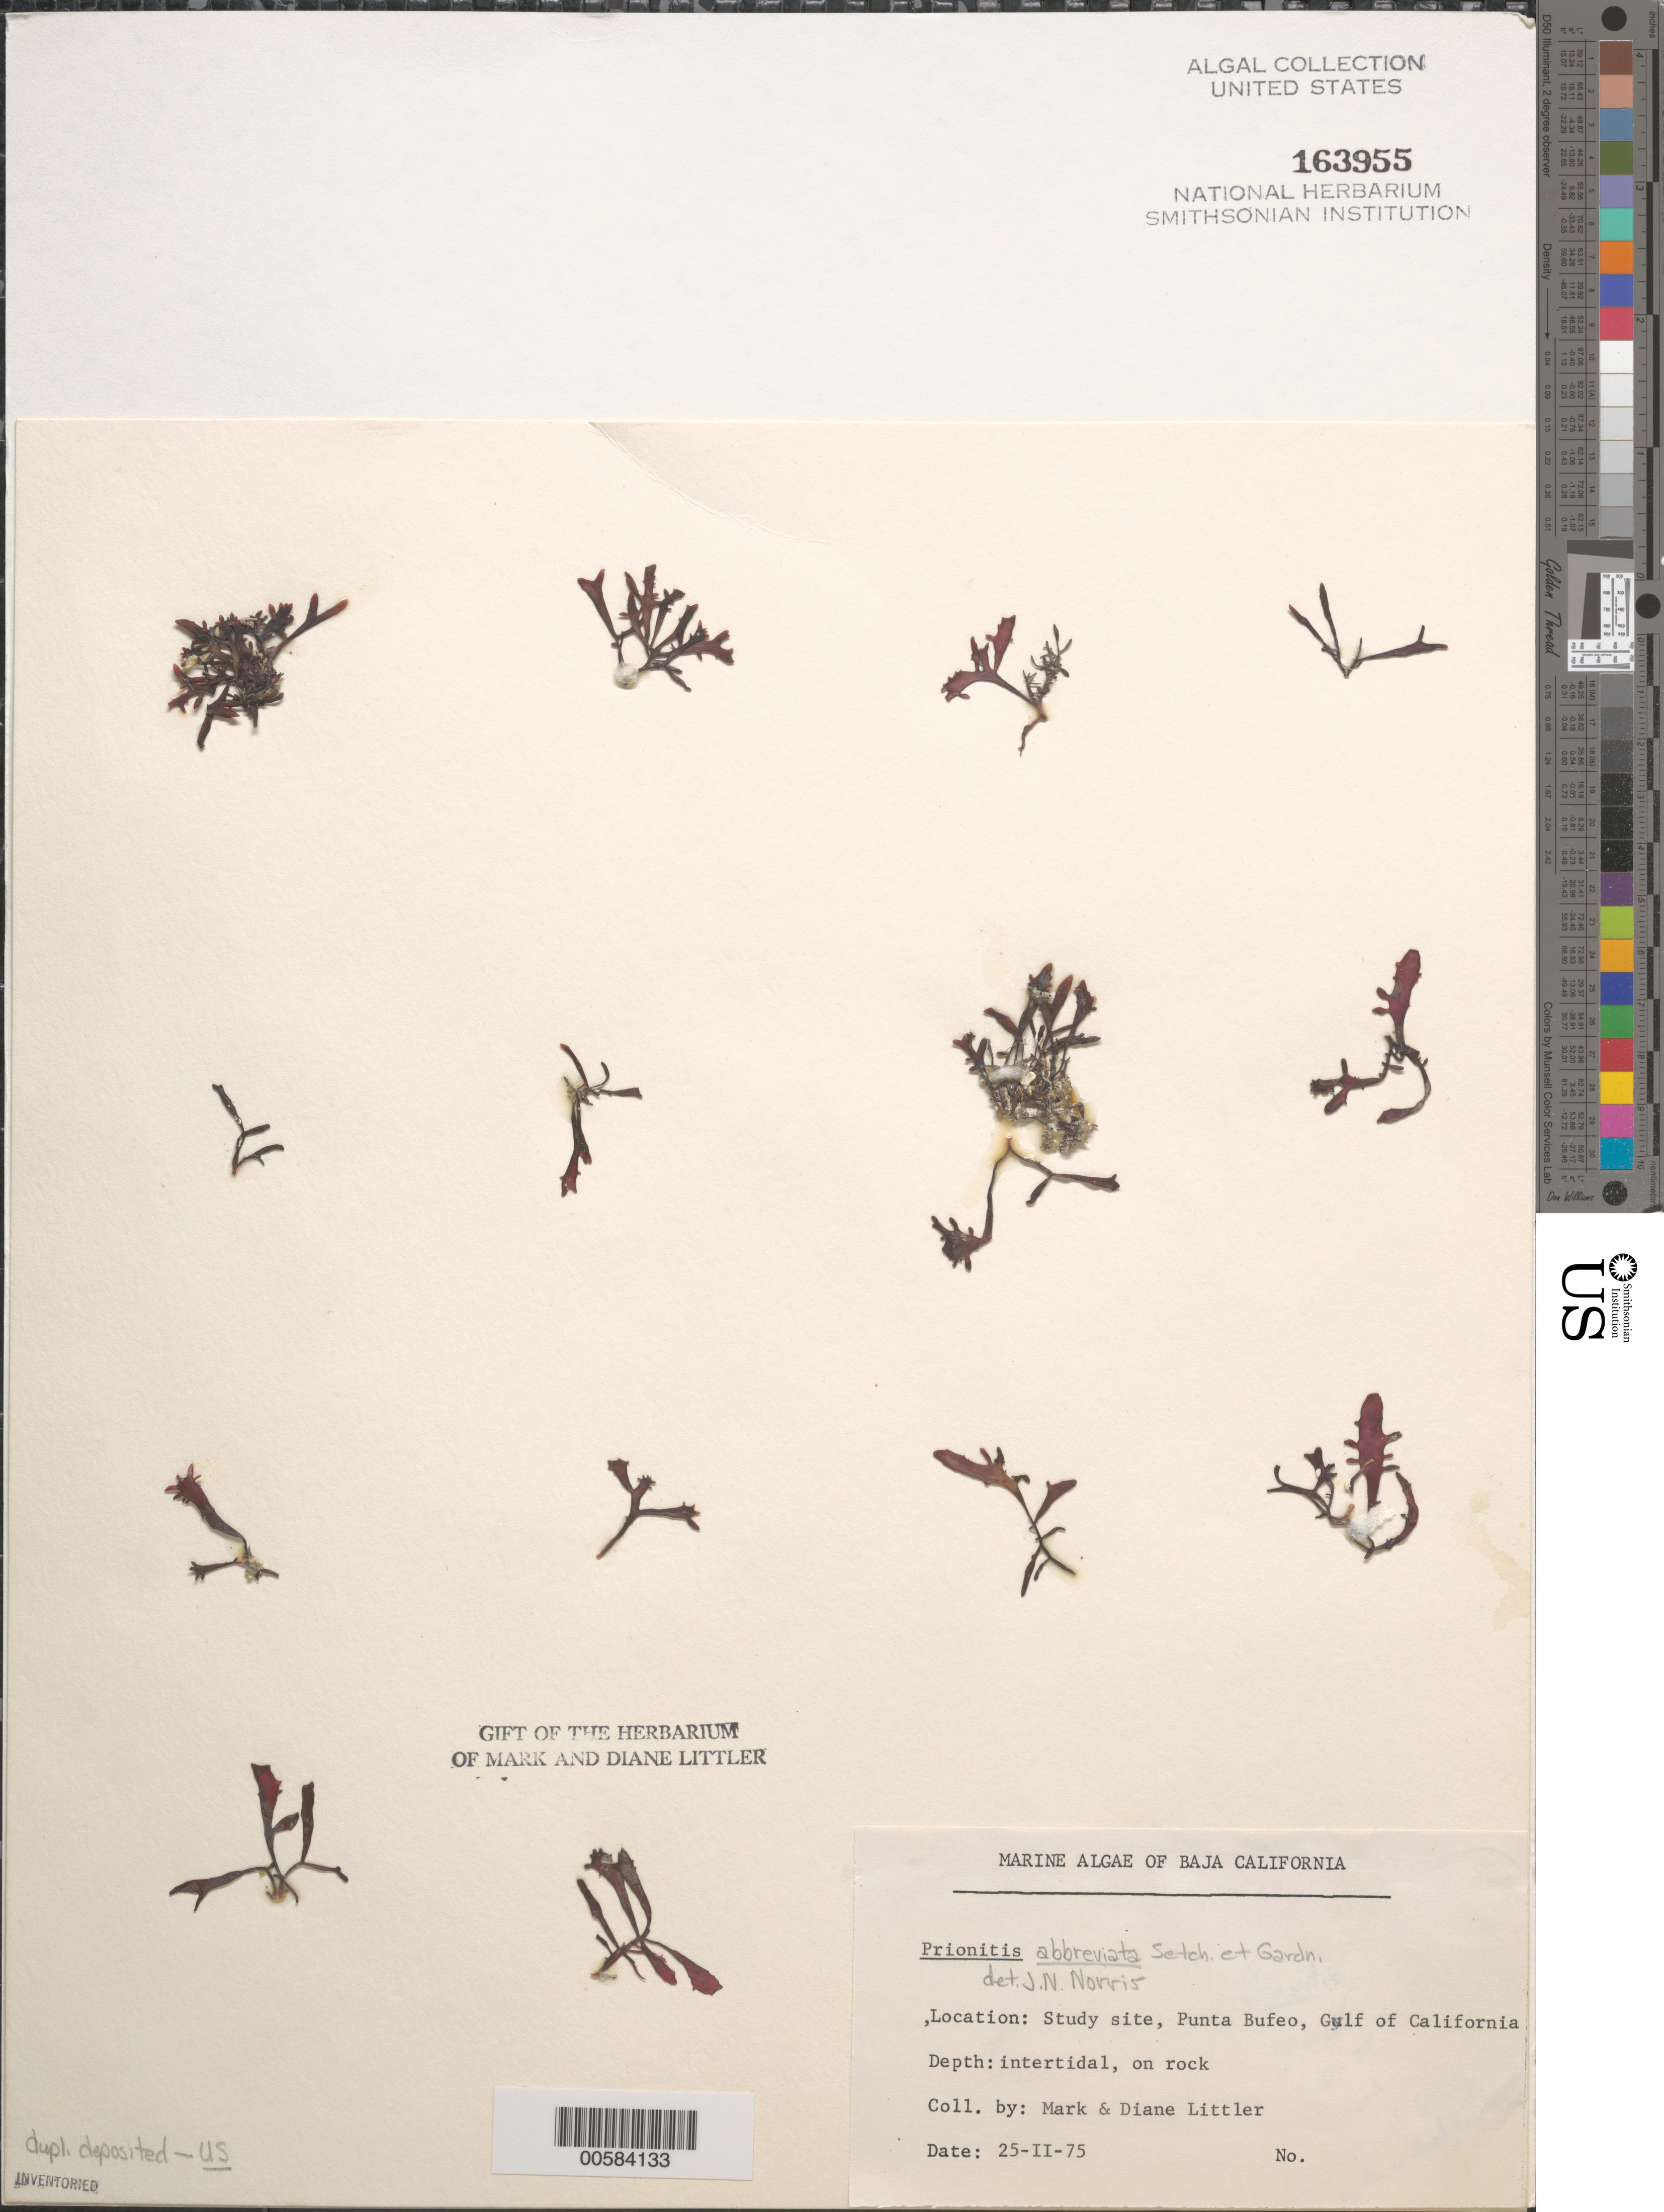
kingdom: Plantae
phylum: Rhodophyta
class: Florideophyceae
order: Cryptonemiales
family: Cryptonemiaceae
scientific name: Prionitis abbreviata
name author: Setchell & N.L. Gardner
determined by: Norris, James N.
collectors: M. M. Littler & D. S. Littler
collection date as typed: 25 Feb 1975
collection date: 1975-02-25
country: Mexico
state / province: Baja California Norte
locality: Punta Bufeo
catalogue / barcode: US 163955